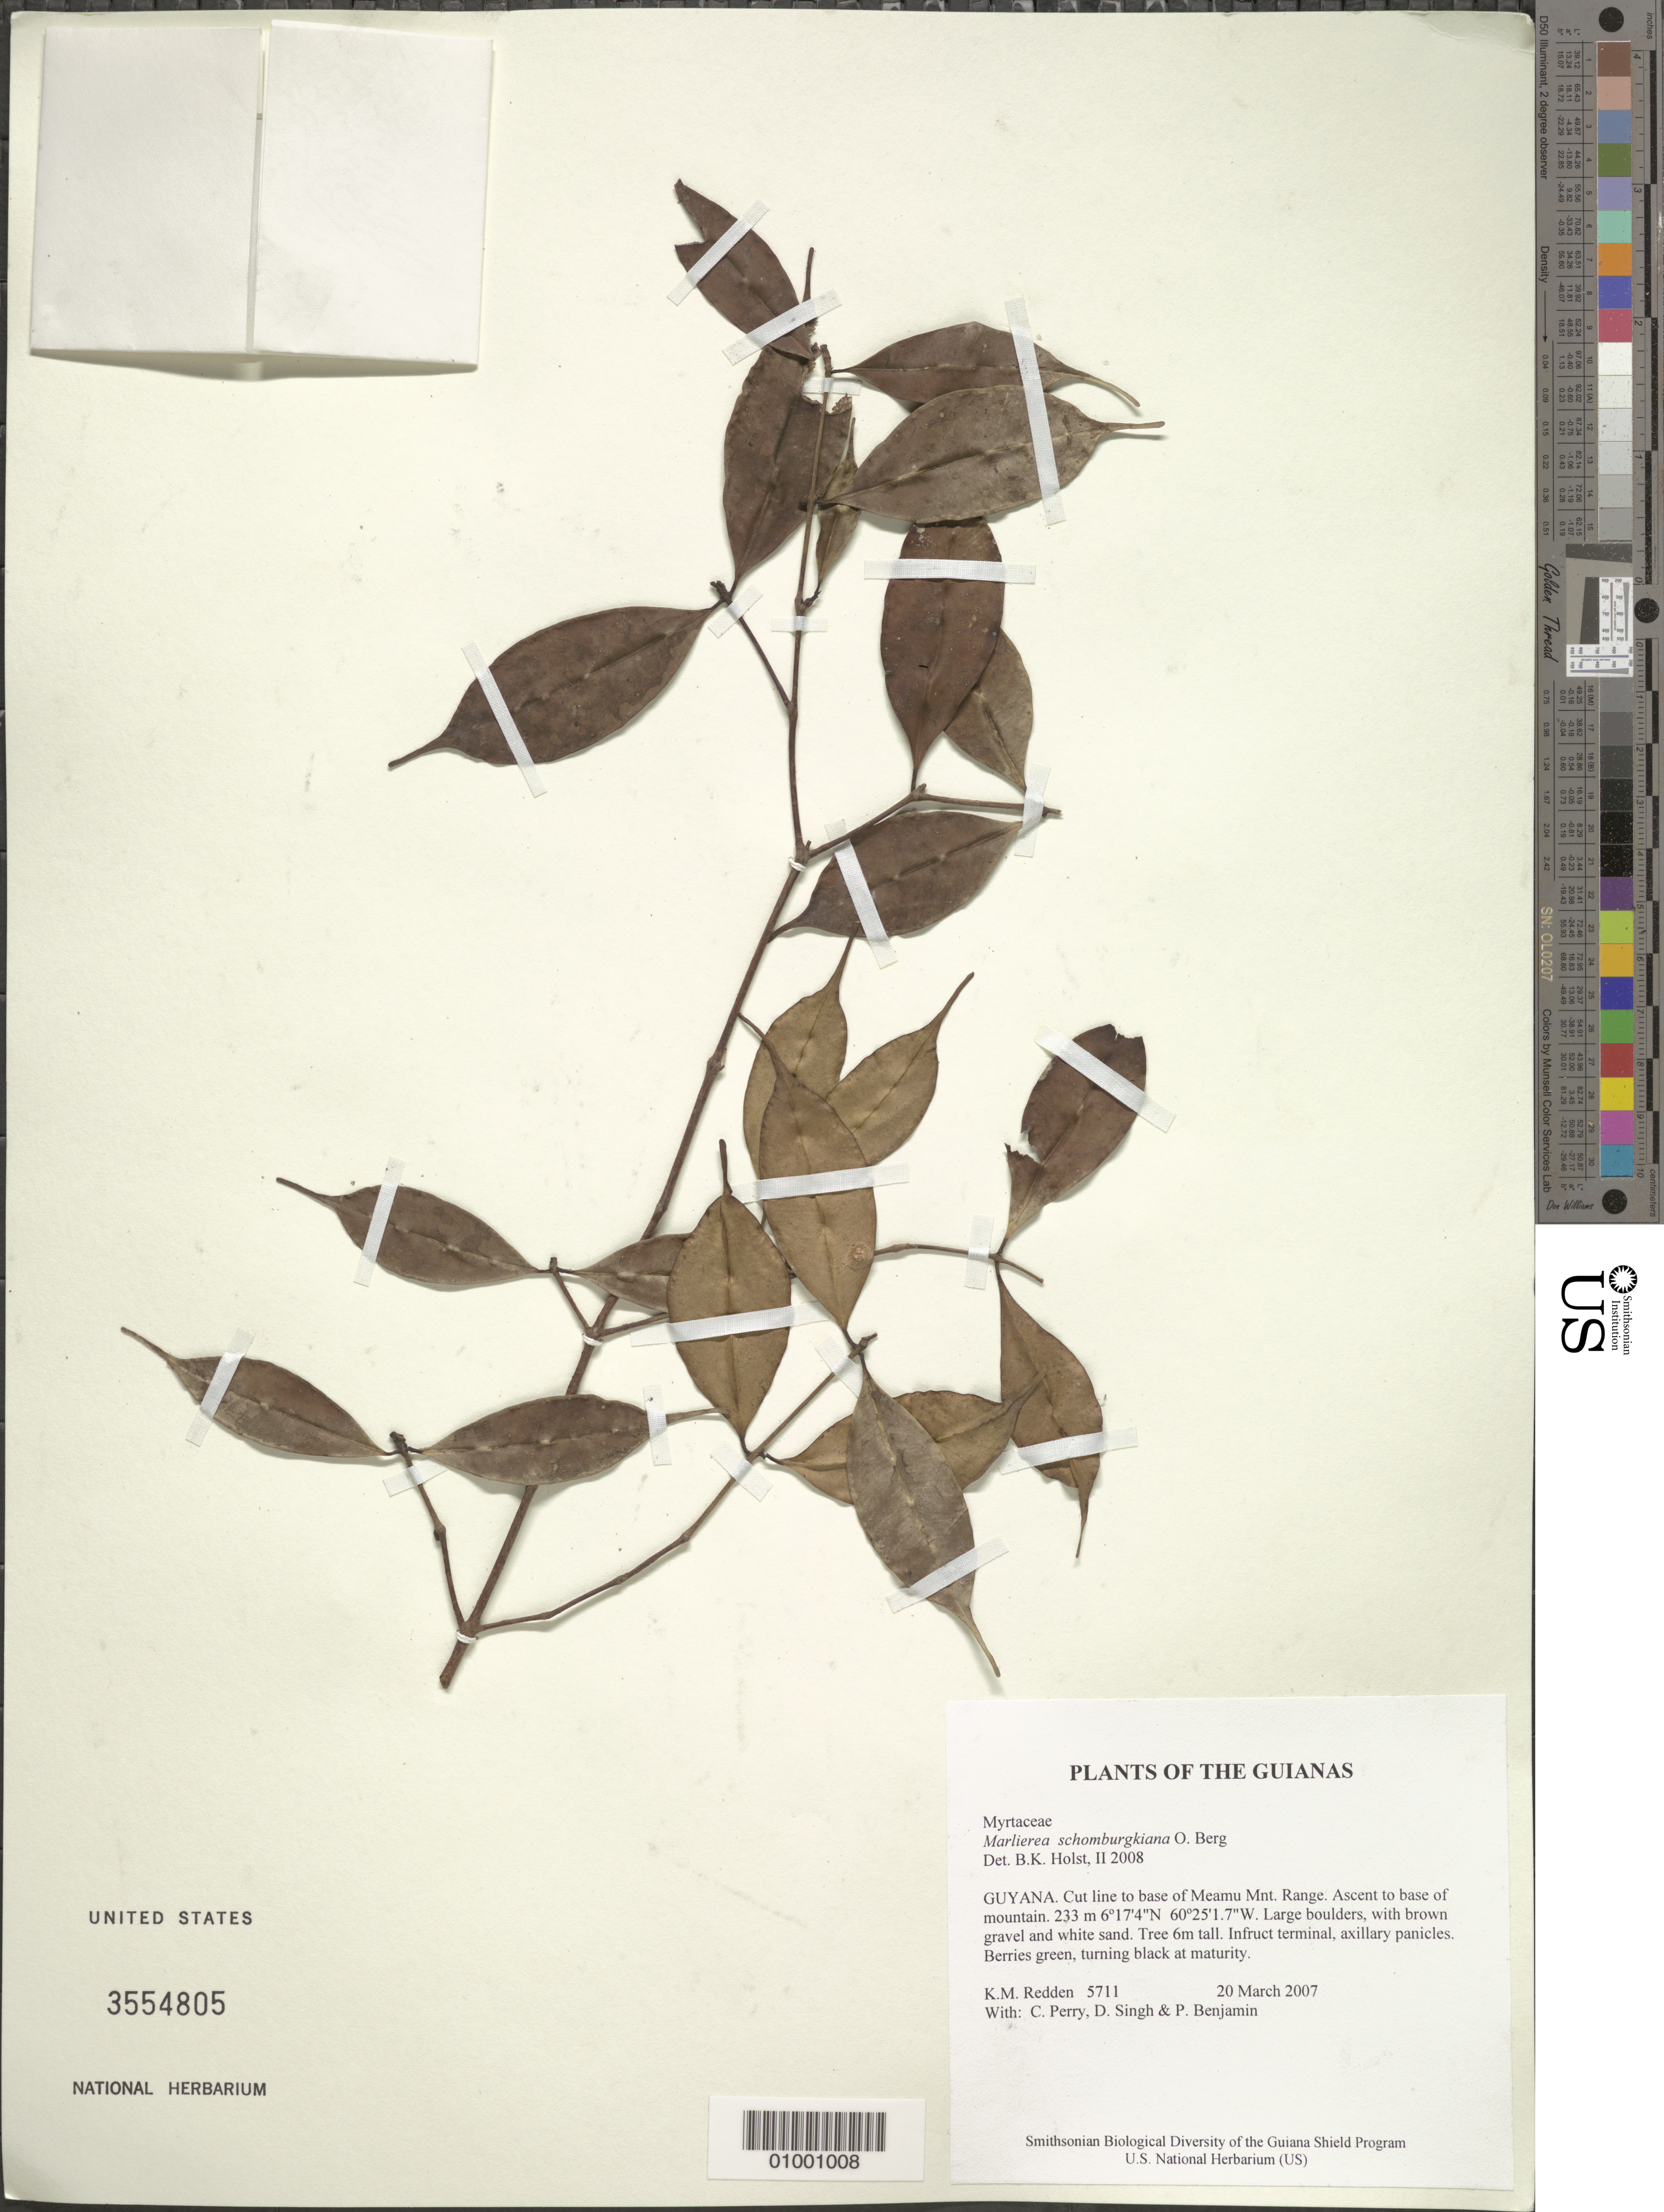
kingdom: Plantae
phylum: Tracheophyta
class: Magnoliopsida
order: Myrtales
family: Myrtaceae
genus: Myrcia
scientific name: Myrcia neoschomburgkiana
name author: E. Lucas & C.E. Wilson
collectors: K. M. Redden, C. Perry, D. Singh & P. Benjamin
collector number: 5711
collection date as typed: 20 March 2007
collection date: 2007-03-20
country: Guyana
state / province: Cuyuni-Mazaruni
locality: Cut line to base of Meamu Mnt. Range. Ascent to base of mountain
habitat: Large boulders, with brown gravel and white sand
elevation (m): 233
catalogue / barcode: US 3554805